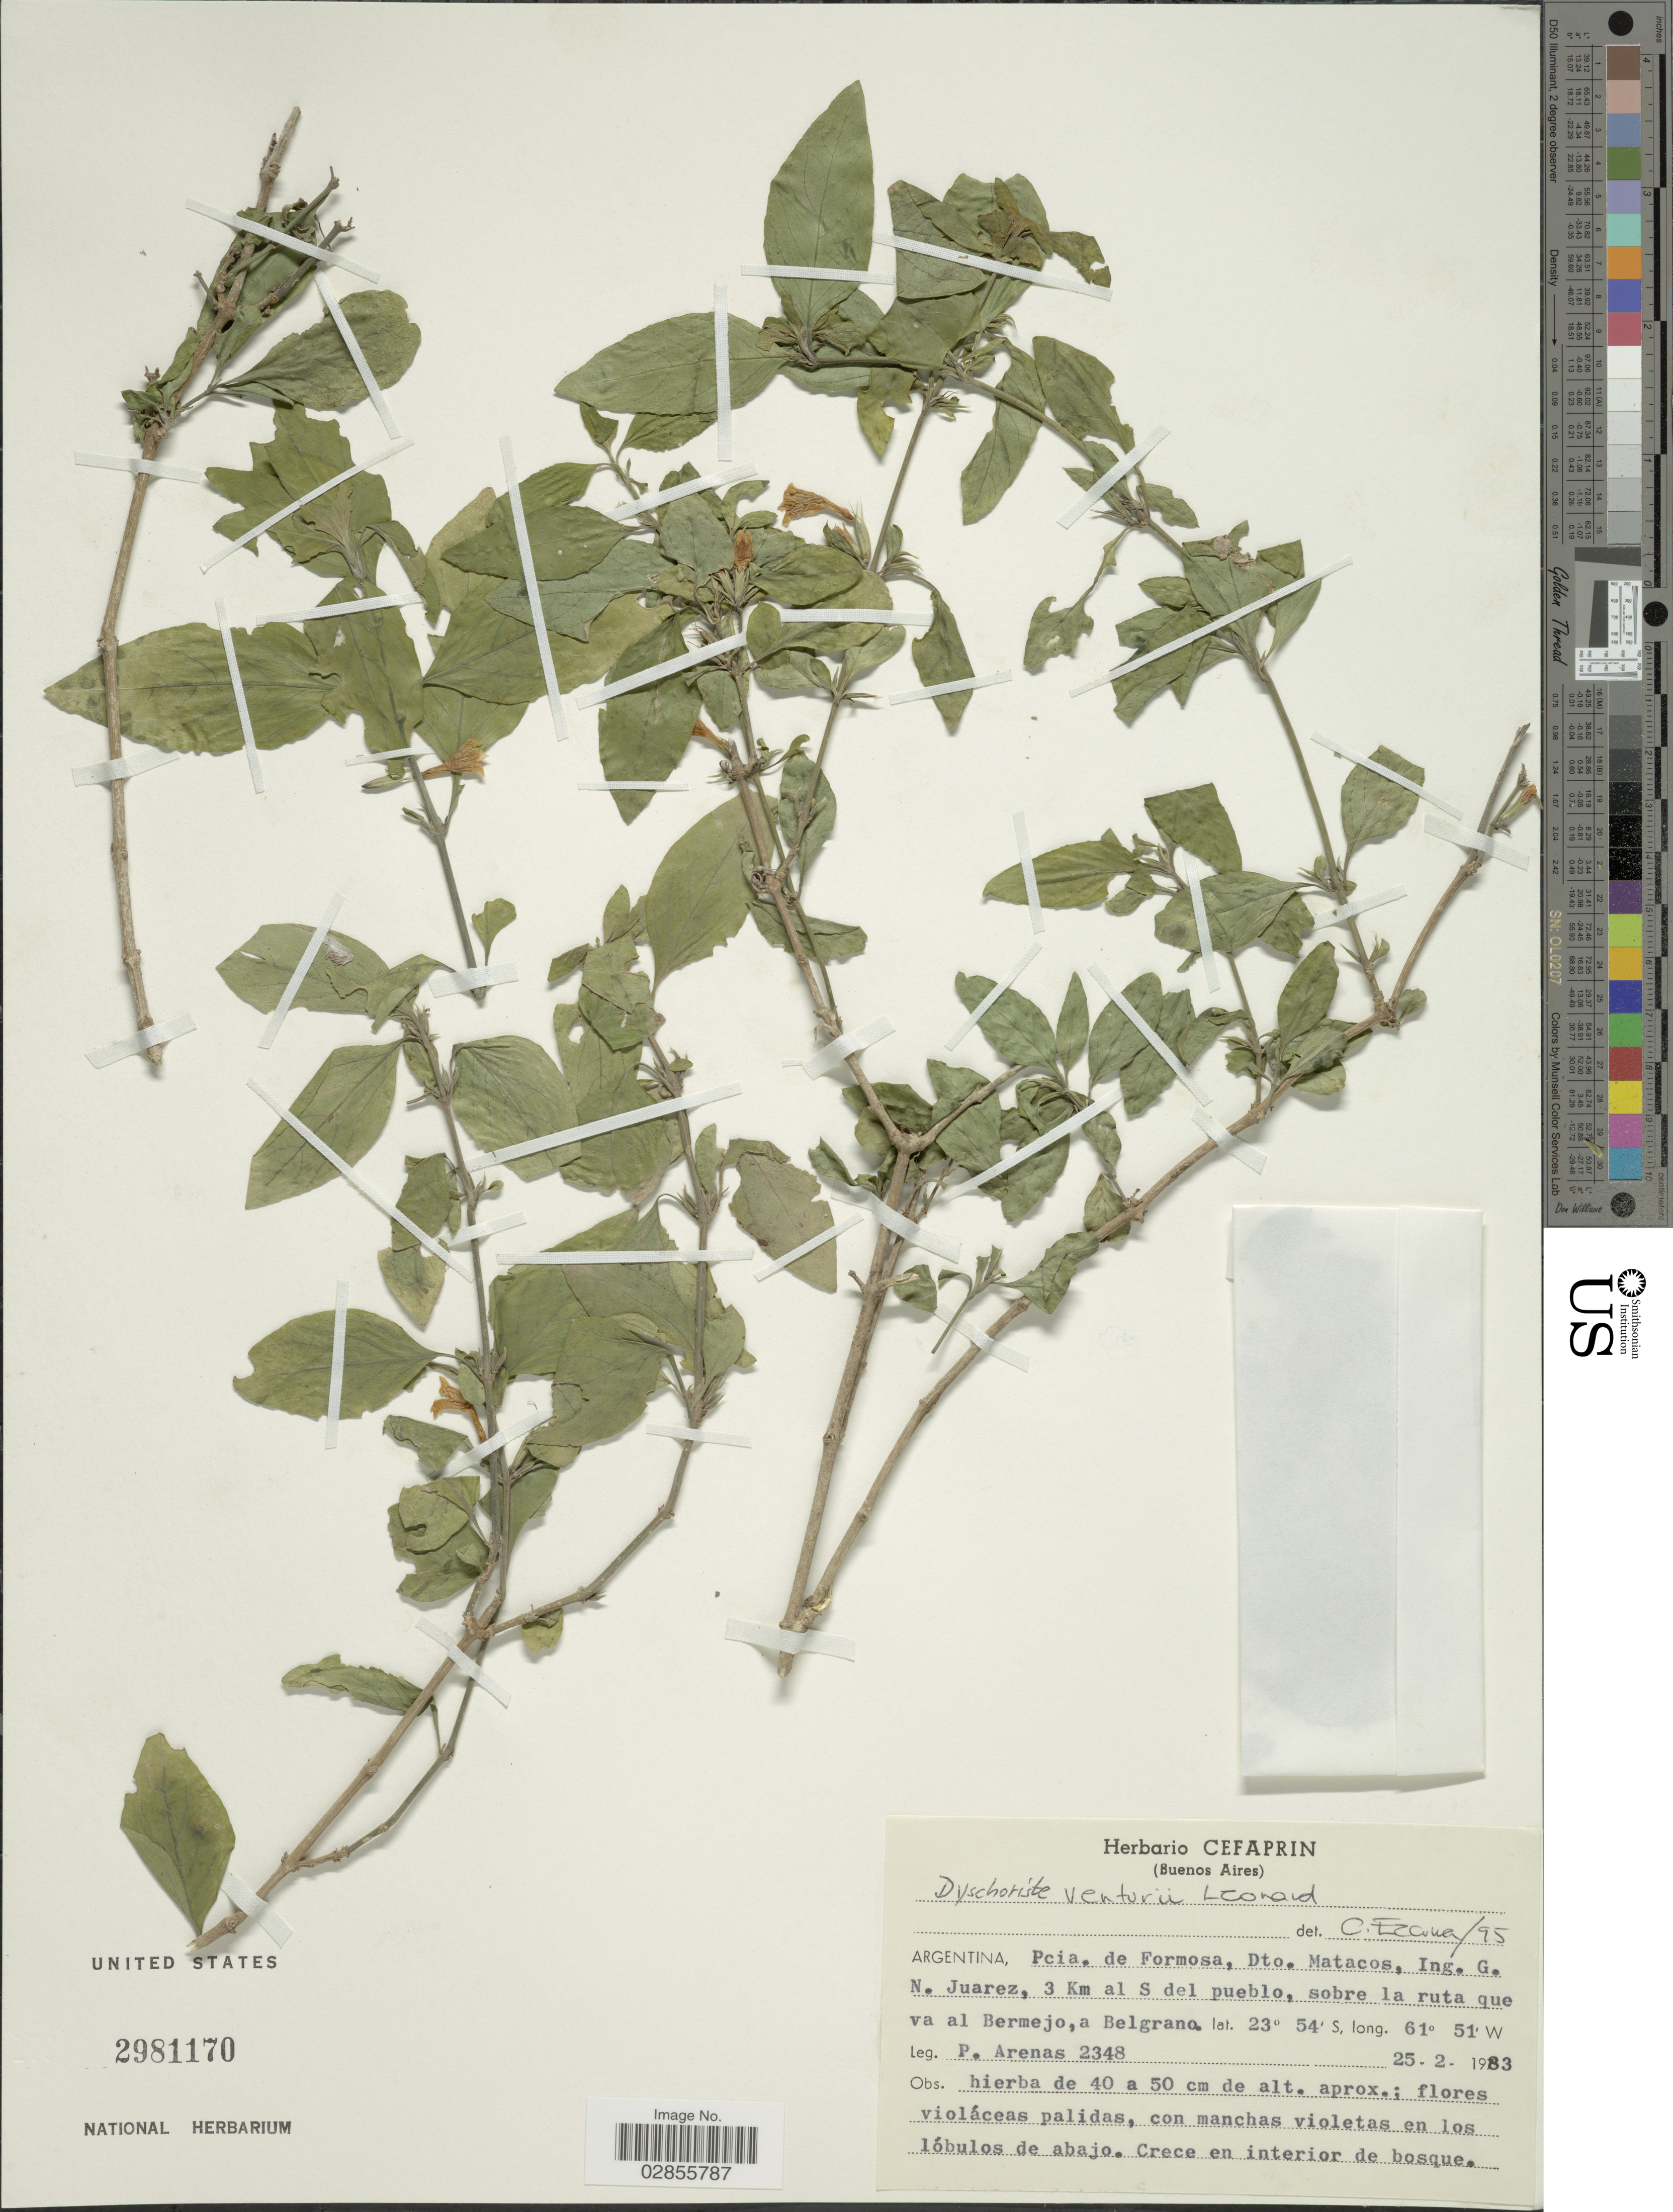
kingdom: Plantae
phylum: Tracheophyta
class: Magnoliopsida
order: Lamiales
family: Acanthaceae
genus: Dyschoriste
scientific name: Dyschoriste venturii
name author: Leonard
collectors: P. Arenas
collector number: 2348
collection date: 1983-02-25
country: Argentina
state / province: Formosa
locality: Pcia. de Formosa, Dto. Matacos, Ing. G. Juarez, 3 Km al S del pueblo, sobre la ruta que va al Bermejo, a Belgrano.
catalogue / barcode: US 2981170